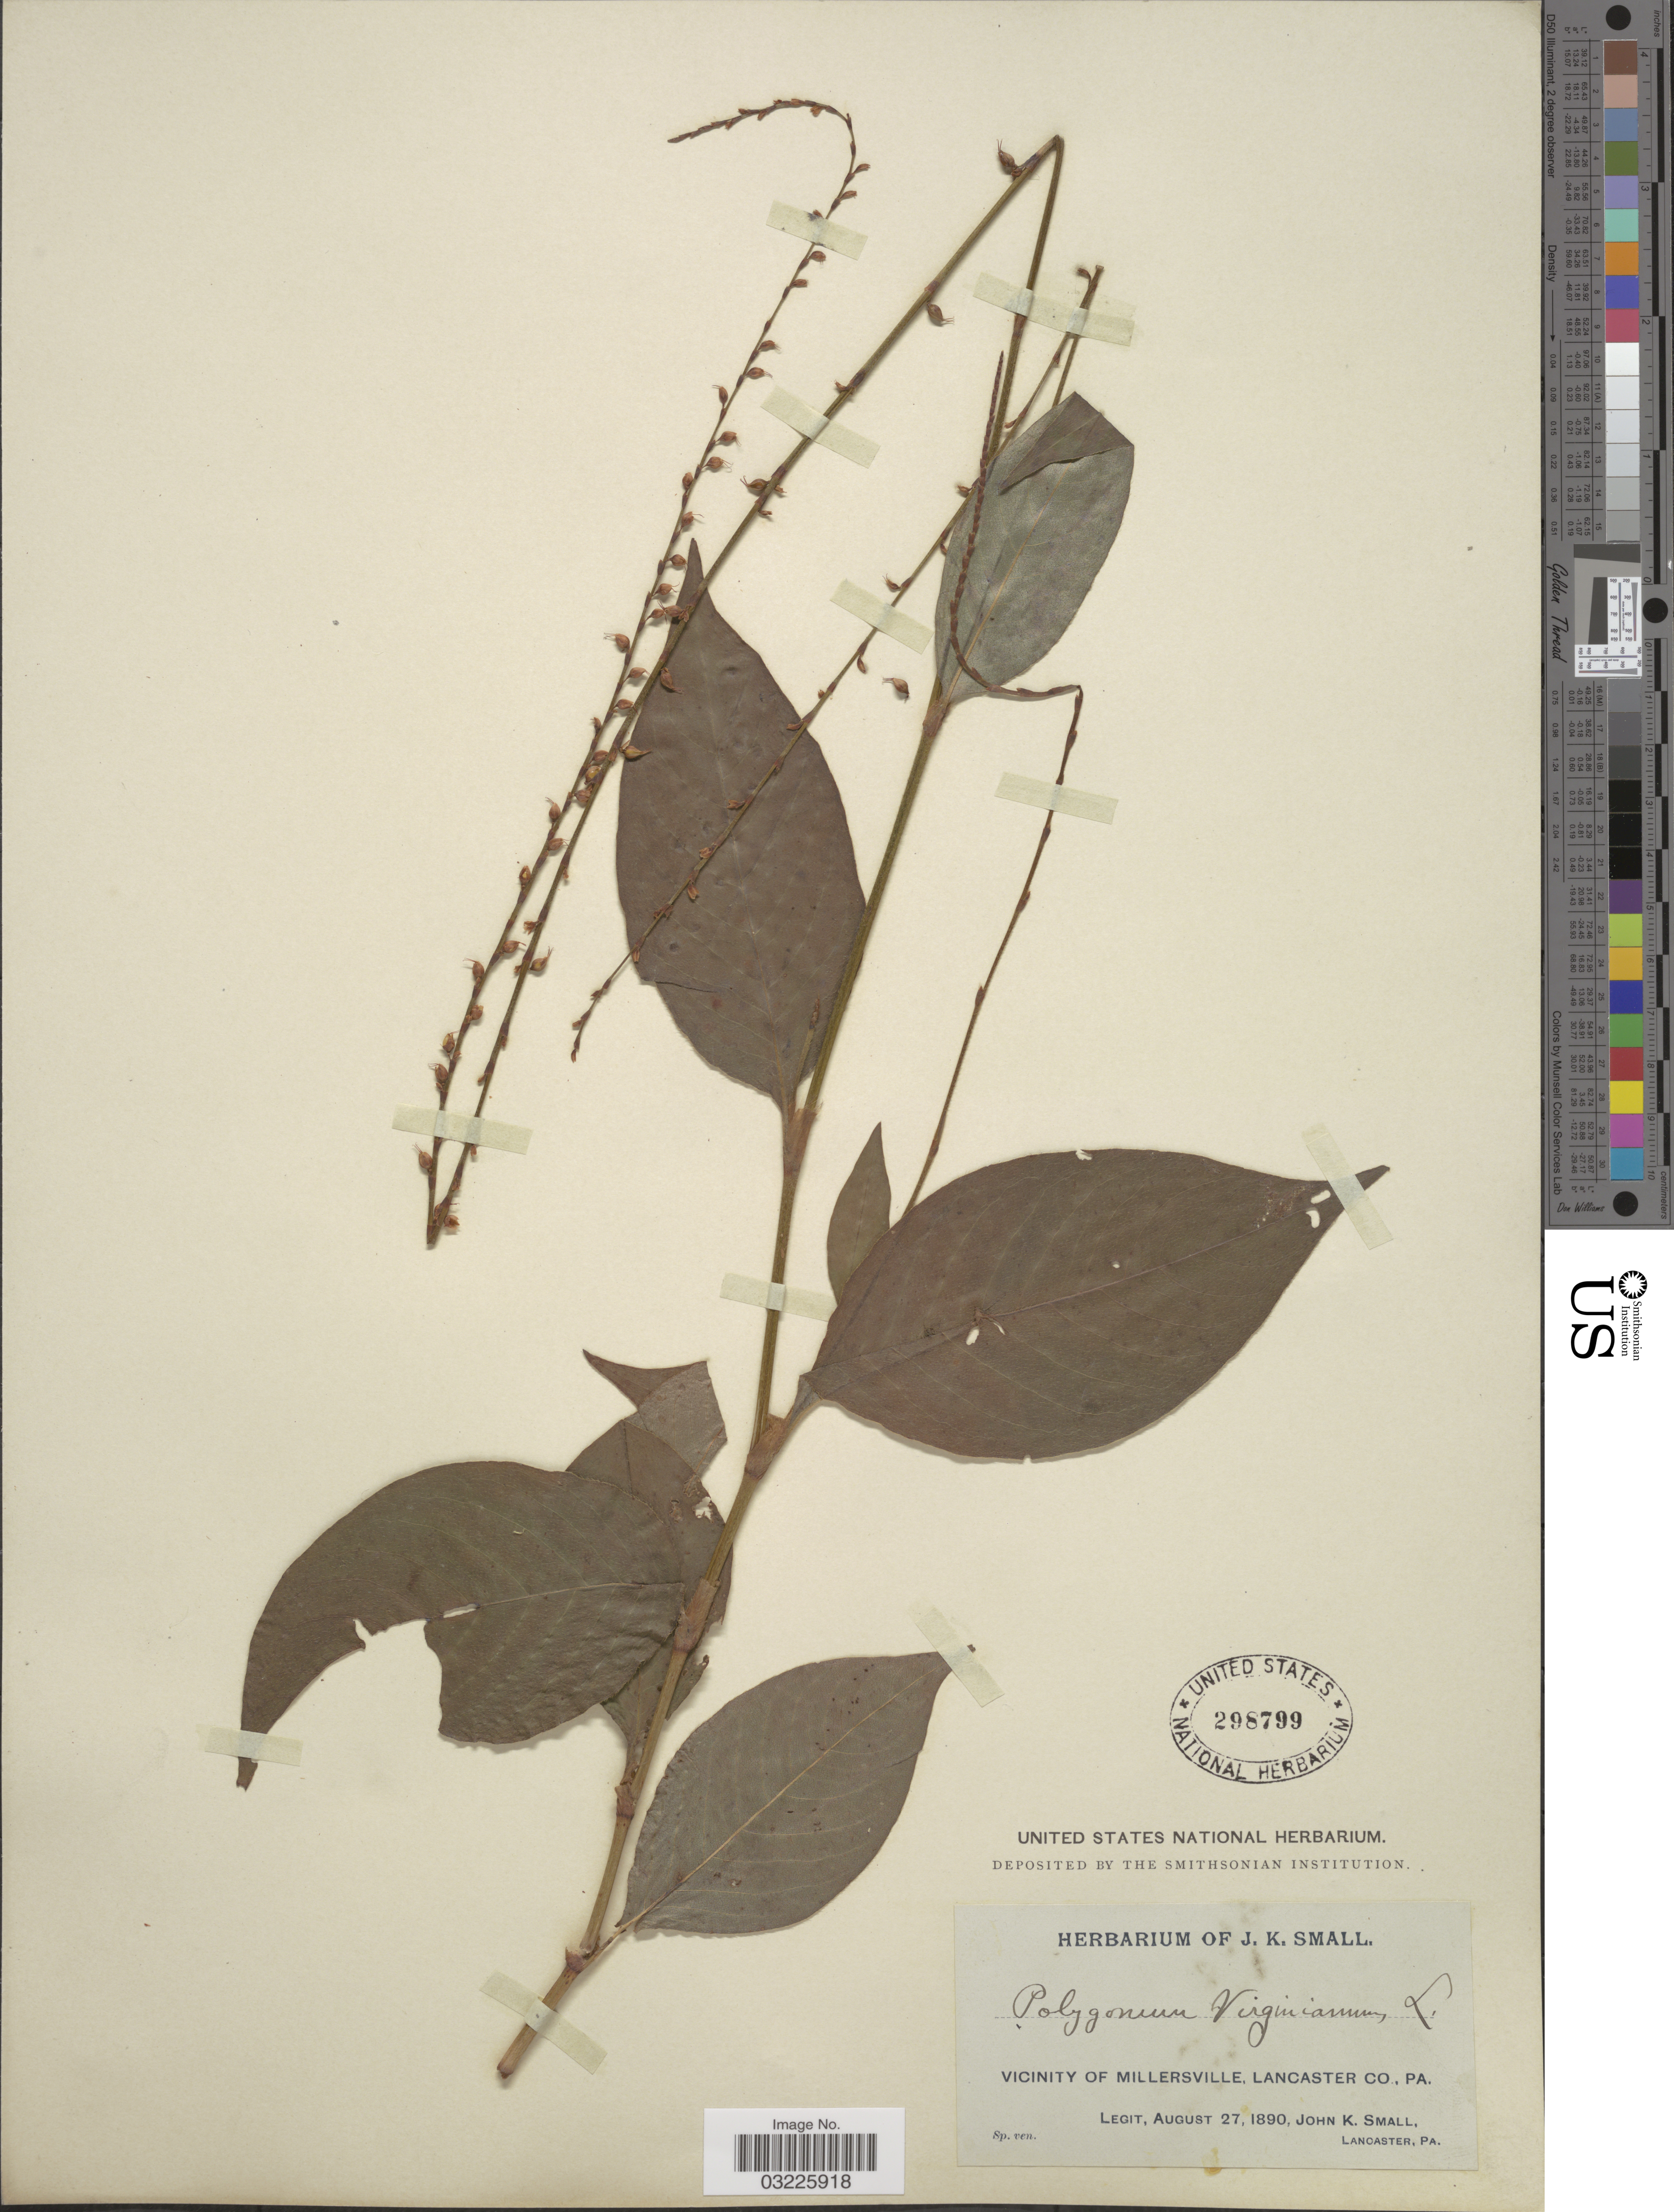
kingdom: Plantae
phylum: Tracheophyta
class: Magnoliopsida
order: Caryophyllales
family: Polygonaceae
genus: Persicaria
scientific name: Persicaria virginiana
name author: (L.) Gaertn.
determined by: Atha, D. E.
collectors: J. K. Small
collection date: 1890-08-27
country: United States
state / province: Pennsylvania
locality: Vicinity of Millersville, Lancaster Co.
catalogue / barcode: US 298799